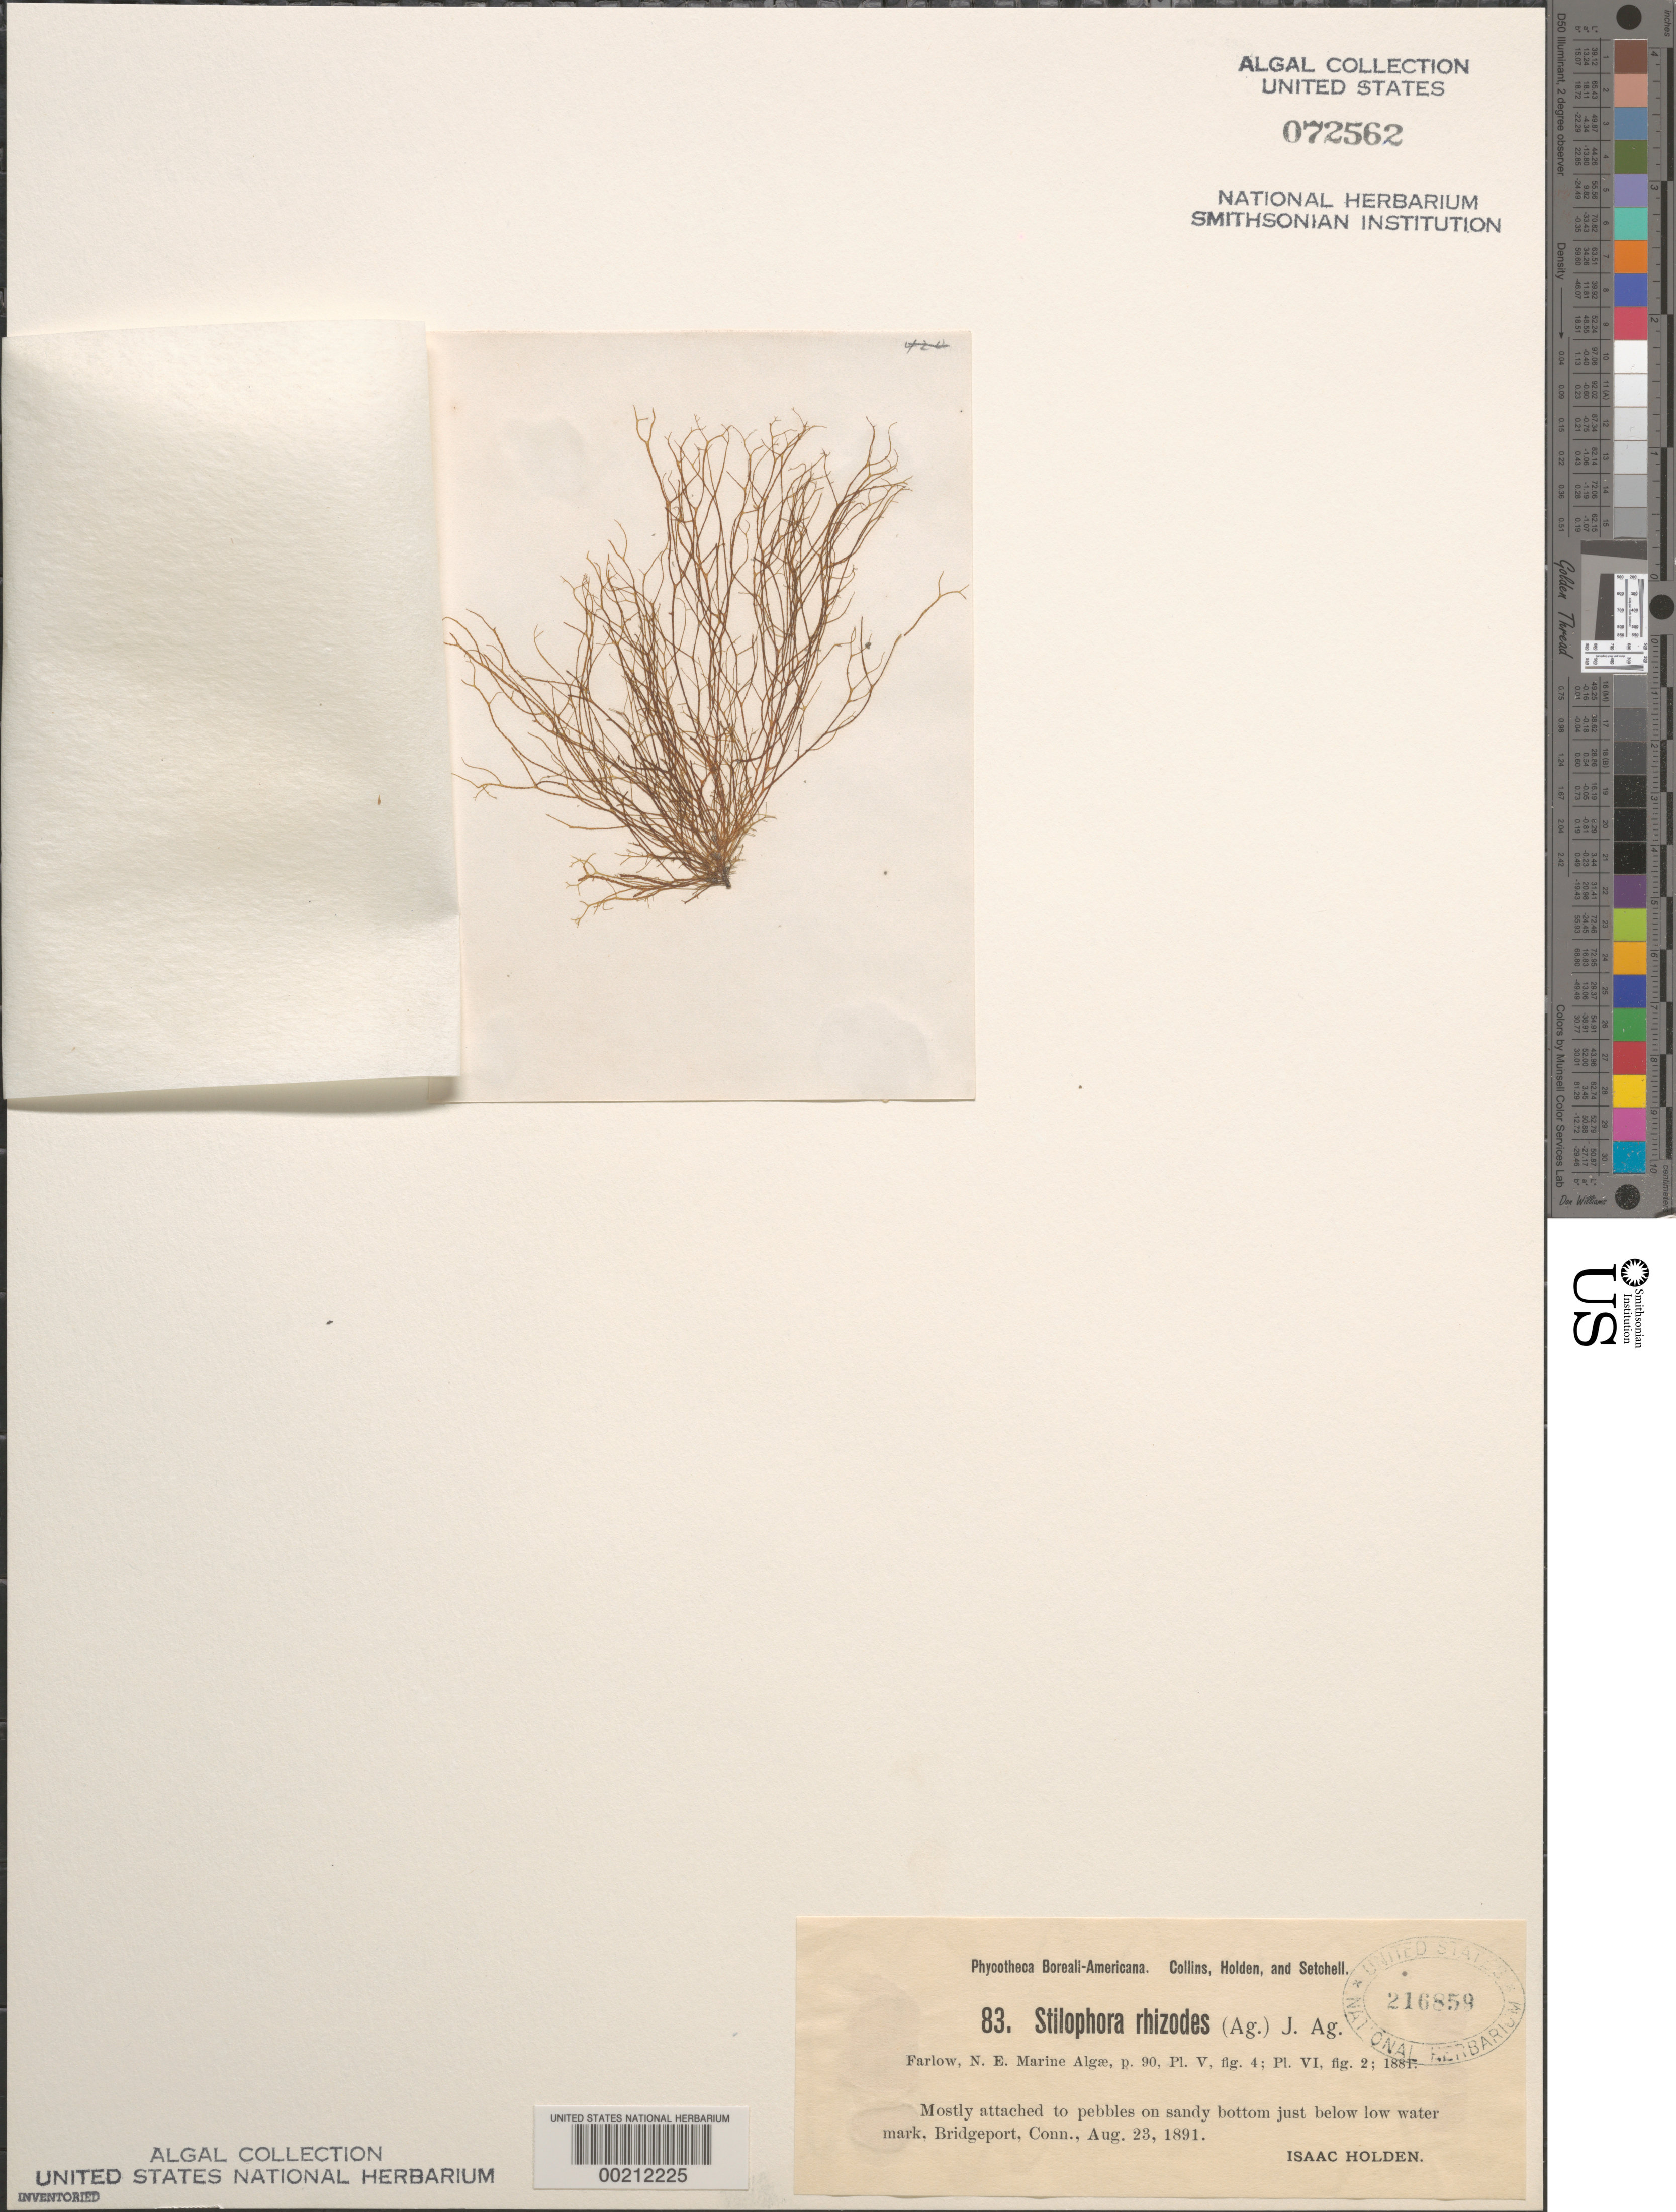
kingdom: Chromista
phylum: Ochrophyta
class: Phaeophyceae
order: Ectocarpales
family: Chordariaceae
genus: Stilophora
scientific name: Stilophora tenella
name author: (Esper) P.C. Silva in P.C. Silva et al.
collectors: I. Holden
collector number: PB-A 83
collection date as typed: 23 Aug 1891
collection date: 1891-08-23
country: United States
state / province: Connecticut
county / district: Fairfield County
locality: Bridgeport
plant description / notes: Collins, Holden & Setchell, Phycotheca Boreali-Americana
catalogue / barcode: US 72562